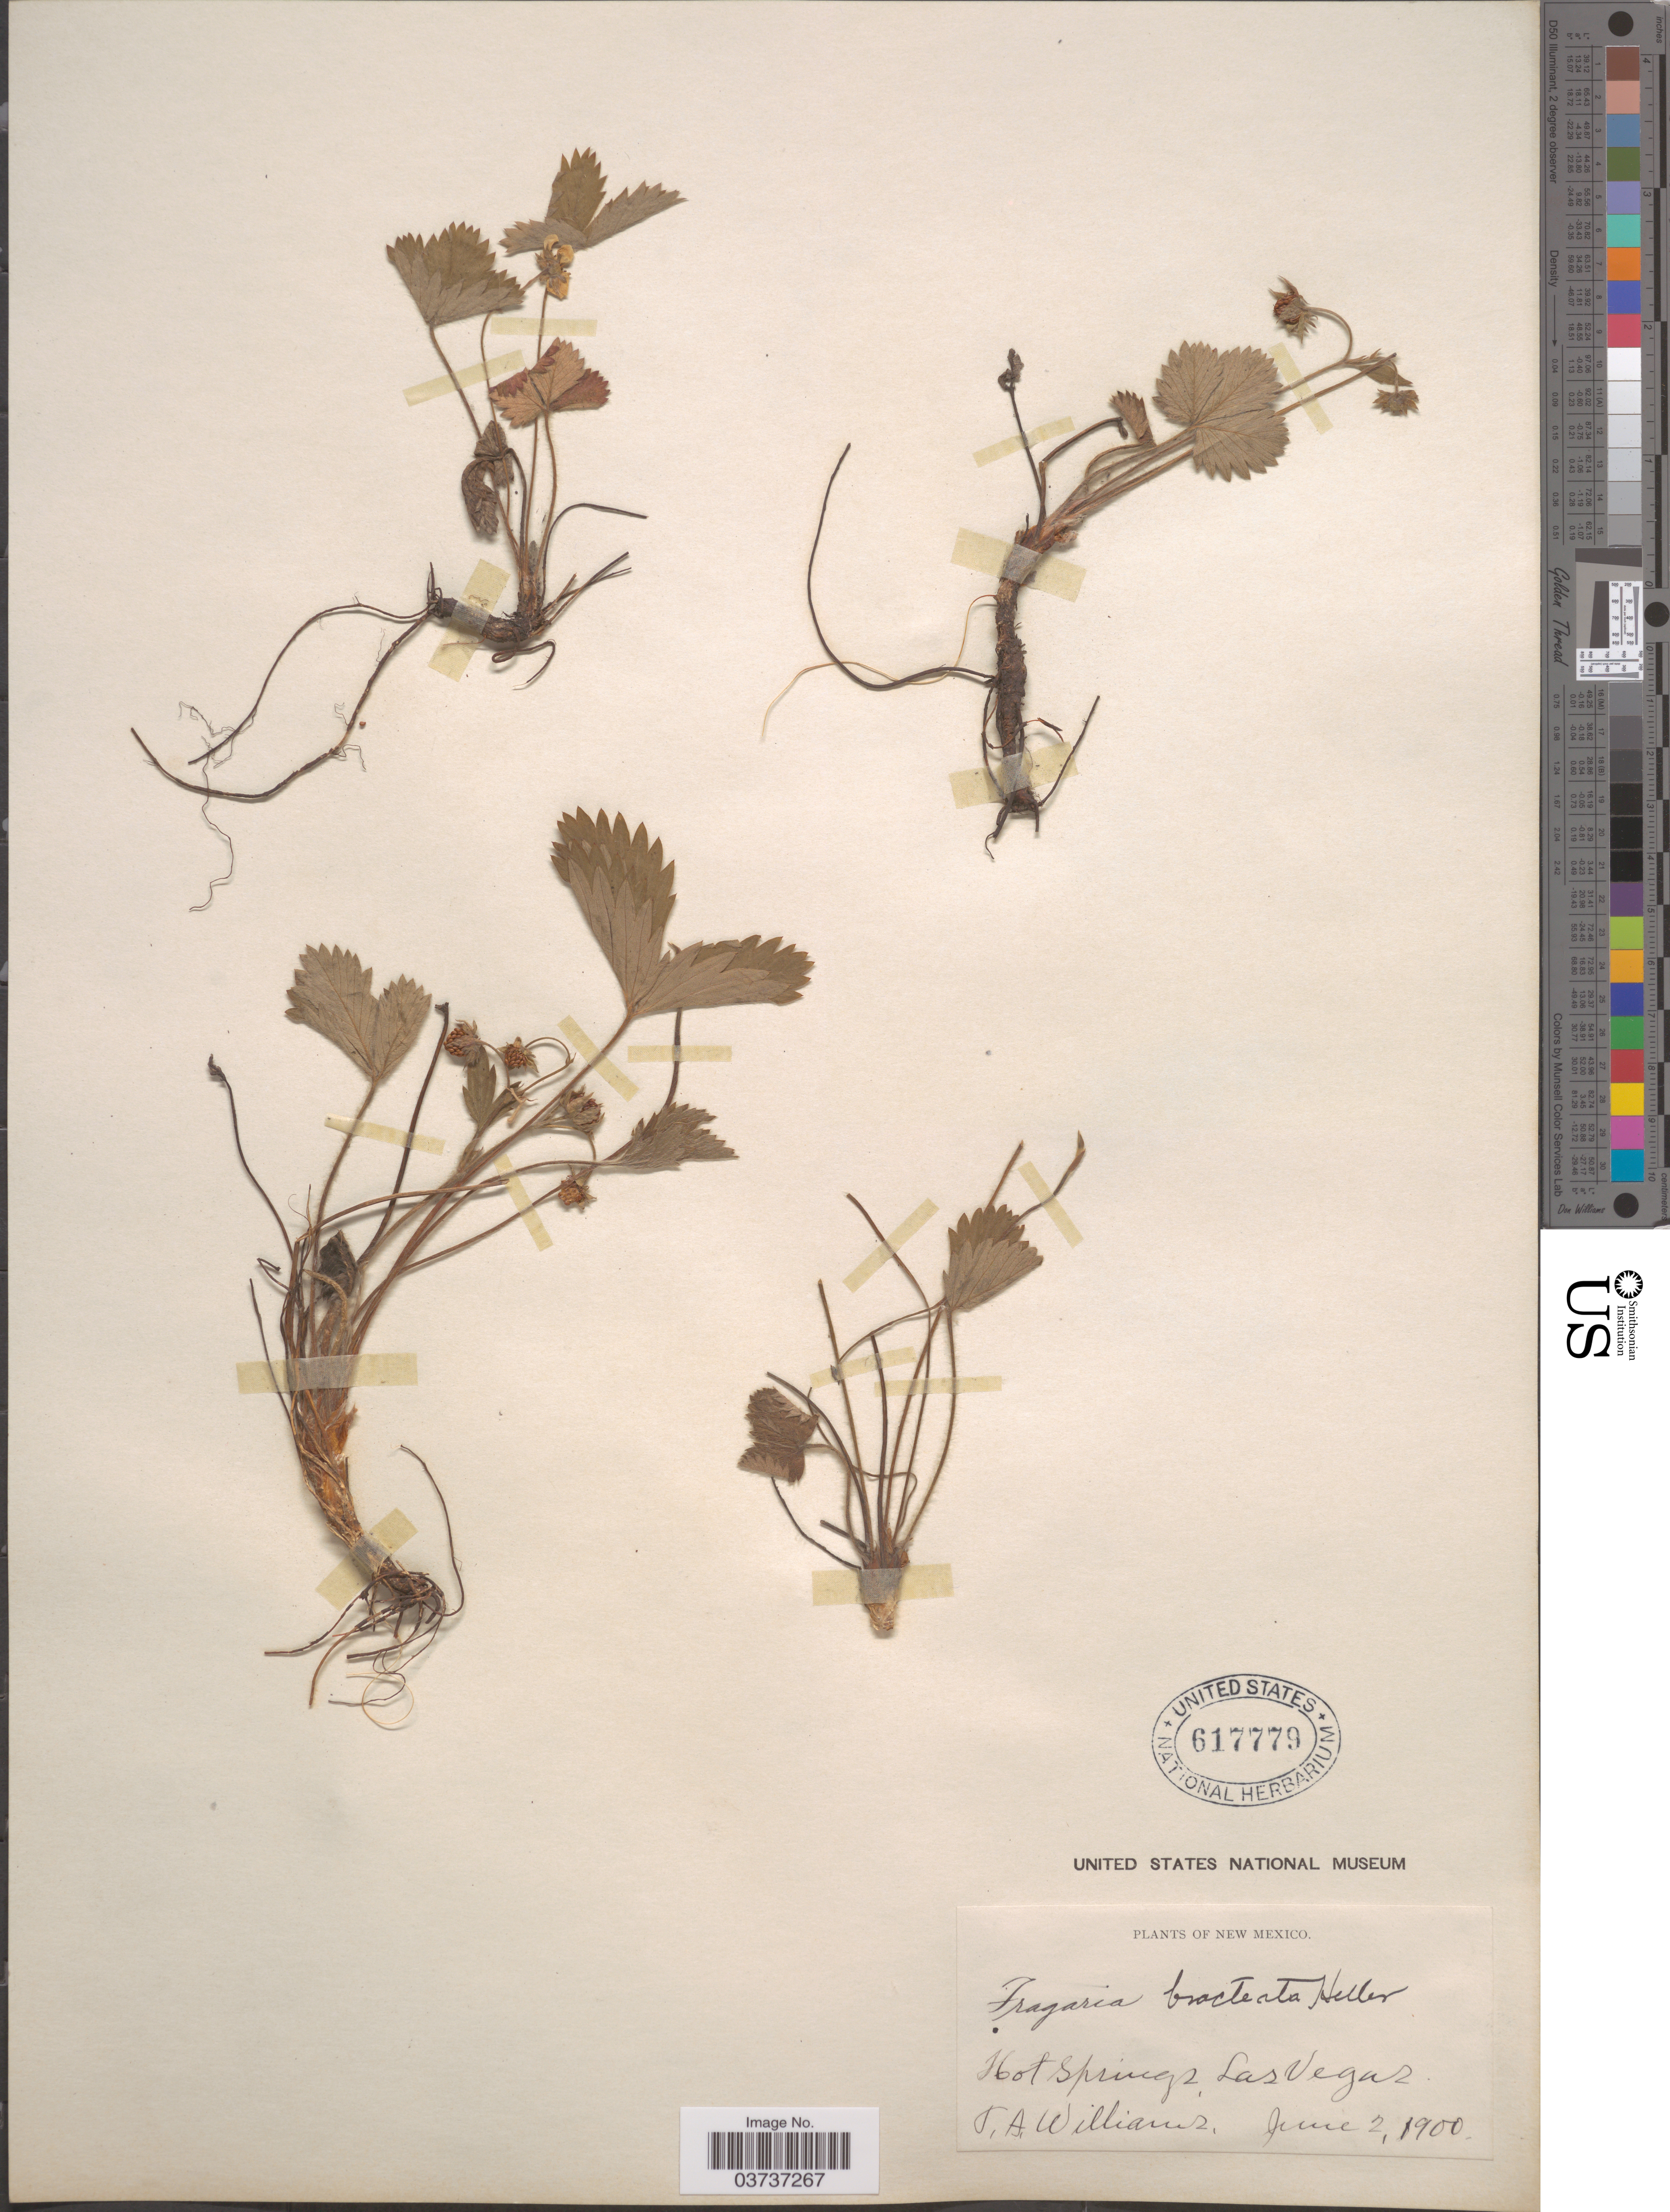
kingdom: Plantae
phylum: Tracheophyta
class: Magnoliopsida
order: Rosales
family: Rosaceae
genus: Fragaria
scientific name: Fragaria vesca var. bracteata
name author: (A. Heller) R.J. Davis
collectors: T. Williams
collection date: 1900-06-02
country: United States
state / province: New Mexico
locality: Hot Springs, Las Vegas.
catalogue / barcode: US 617779